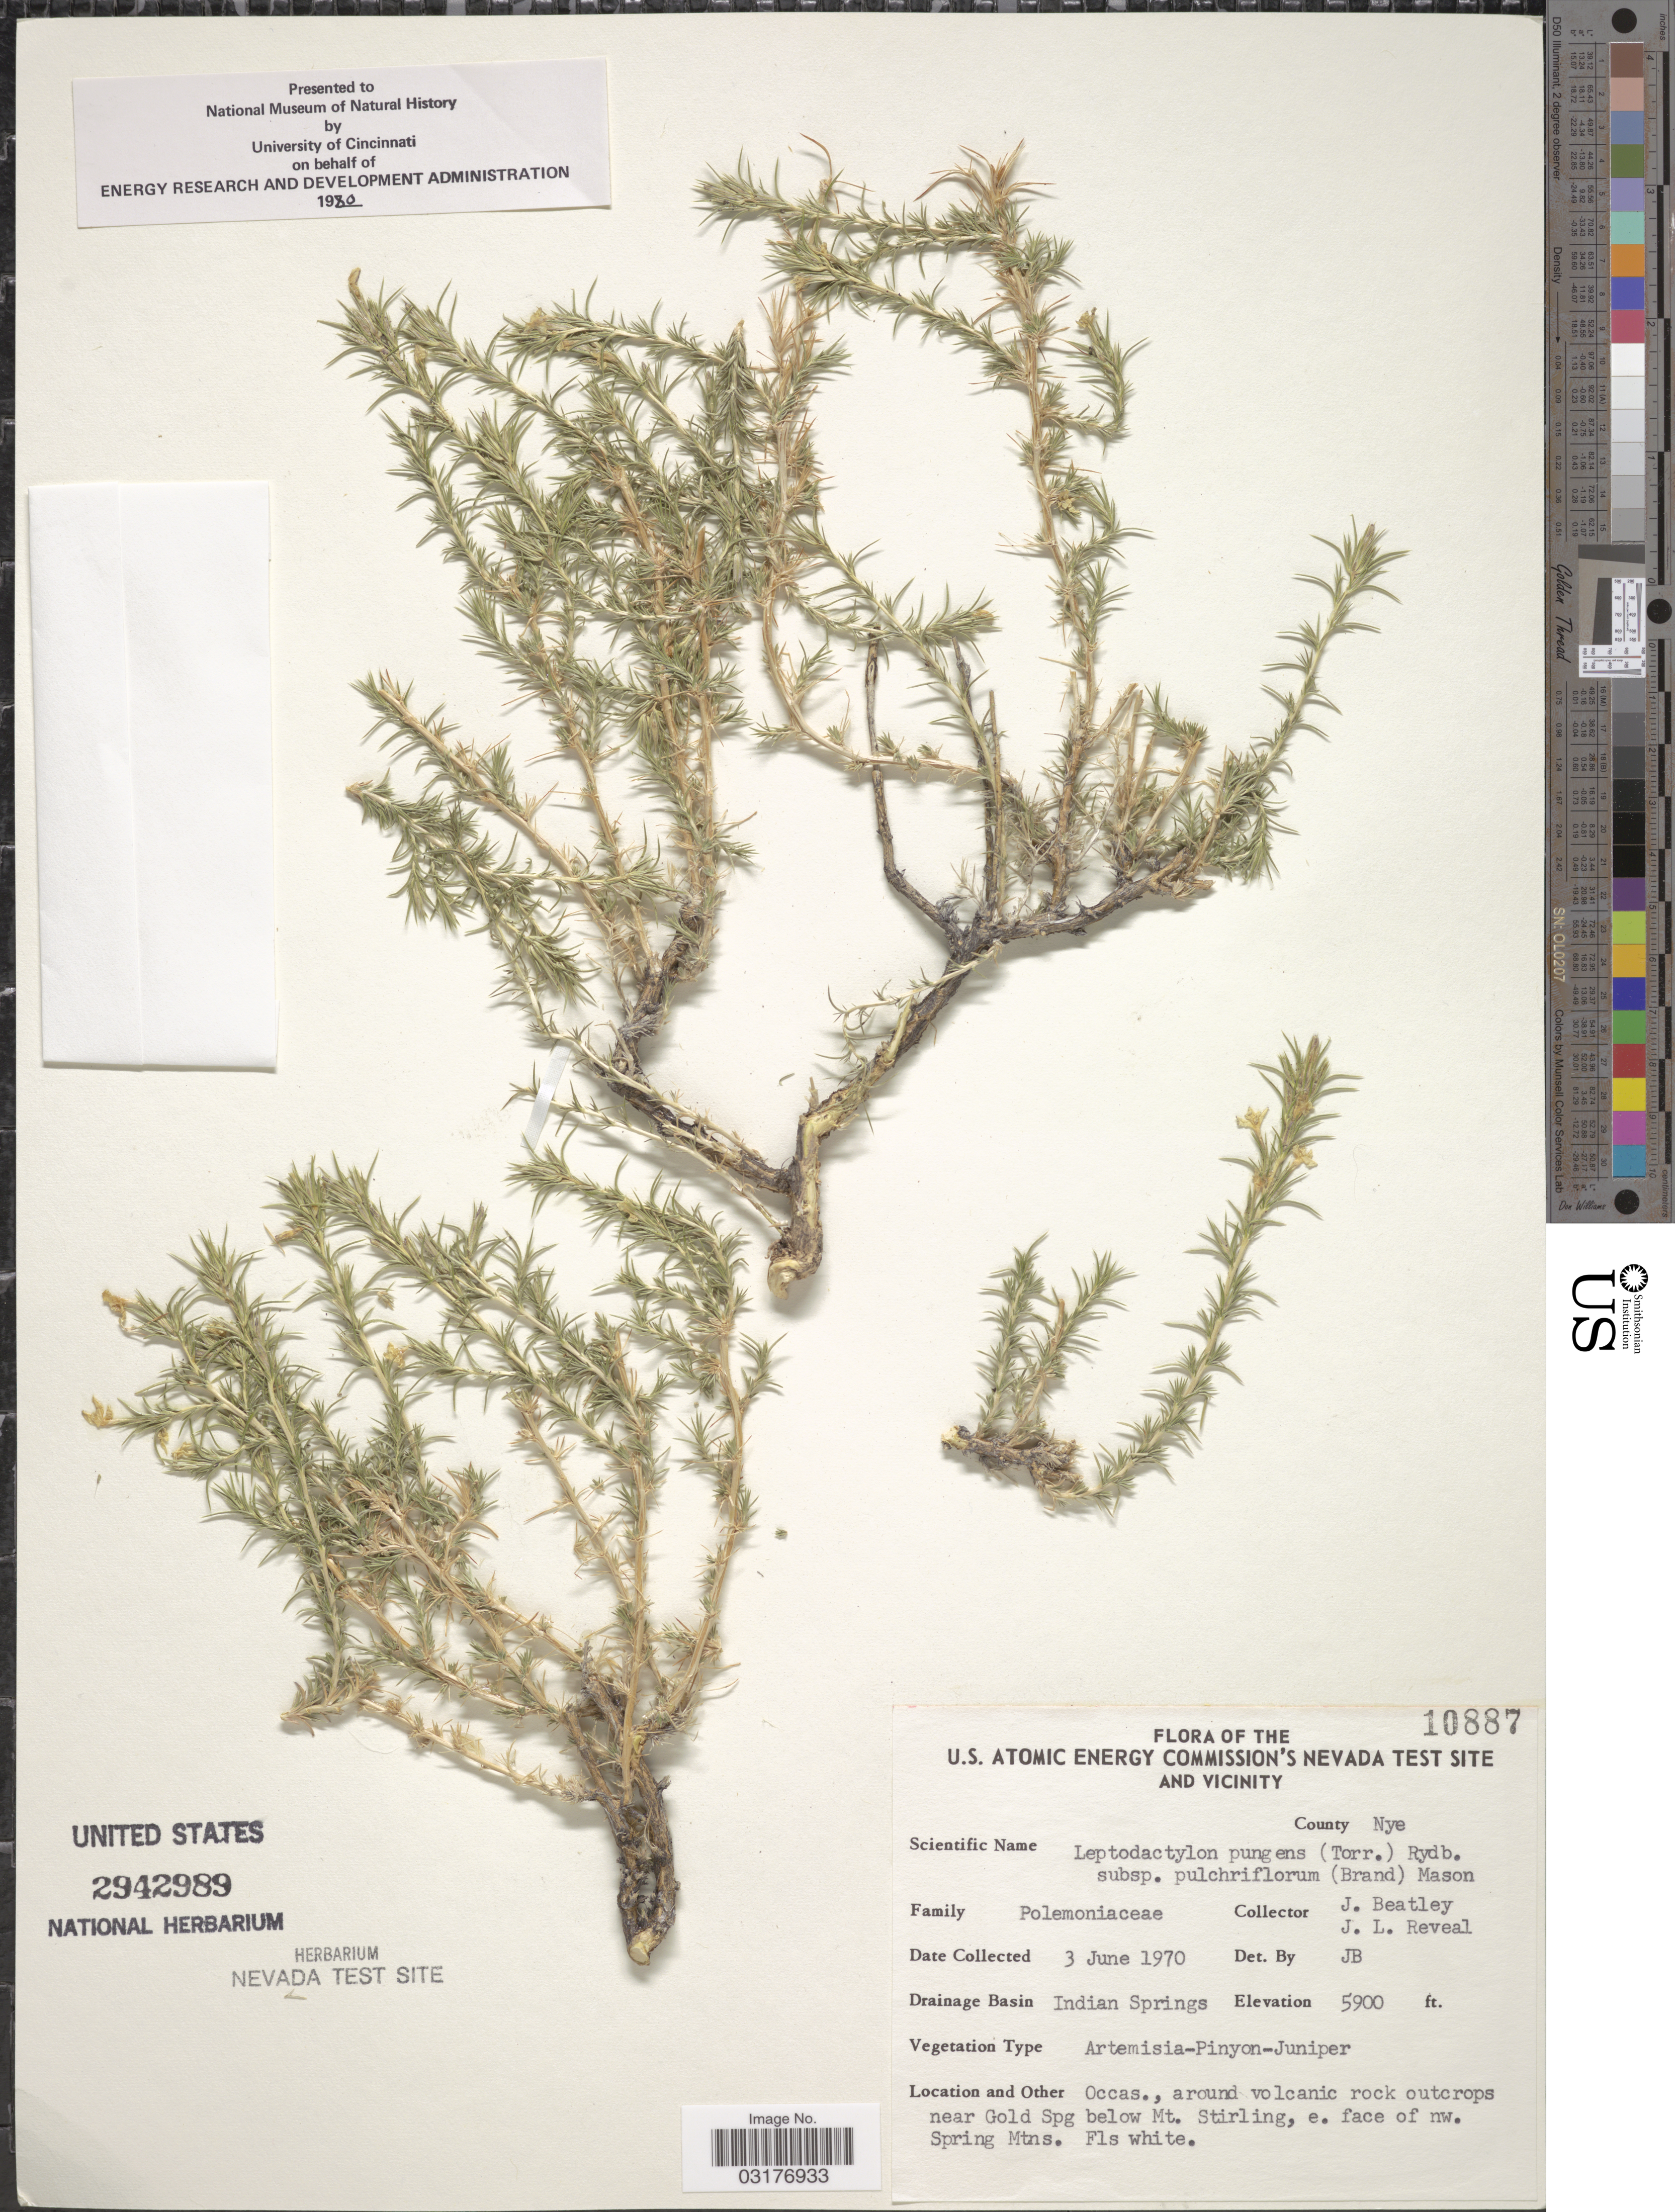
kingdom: Plantae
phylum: Tracheophyta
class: Magnoliopsida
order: Ericales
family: Polemoniaceae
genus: Linanthus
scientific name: Linanthus pungens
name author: (Torr.) J.M. Porter & L.A. Johnson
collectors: J. C. Beatley & J. L. Reveal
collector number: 10887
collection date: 1970-06-03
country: United States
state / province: Nevada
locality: The U.S. Atomic Energy Commission's Nevada Test Site and Vicinity. County Nye. Drainage Basin Indian Springs. near Gold Spg below Mt. Stirling, e. face of nw. Spring Mtns.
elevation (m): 1798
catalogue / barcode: US 2942989